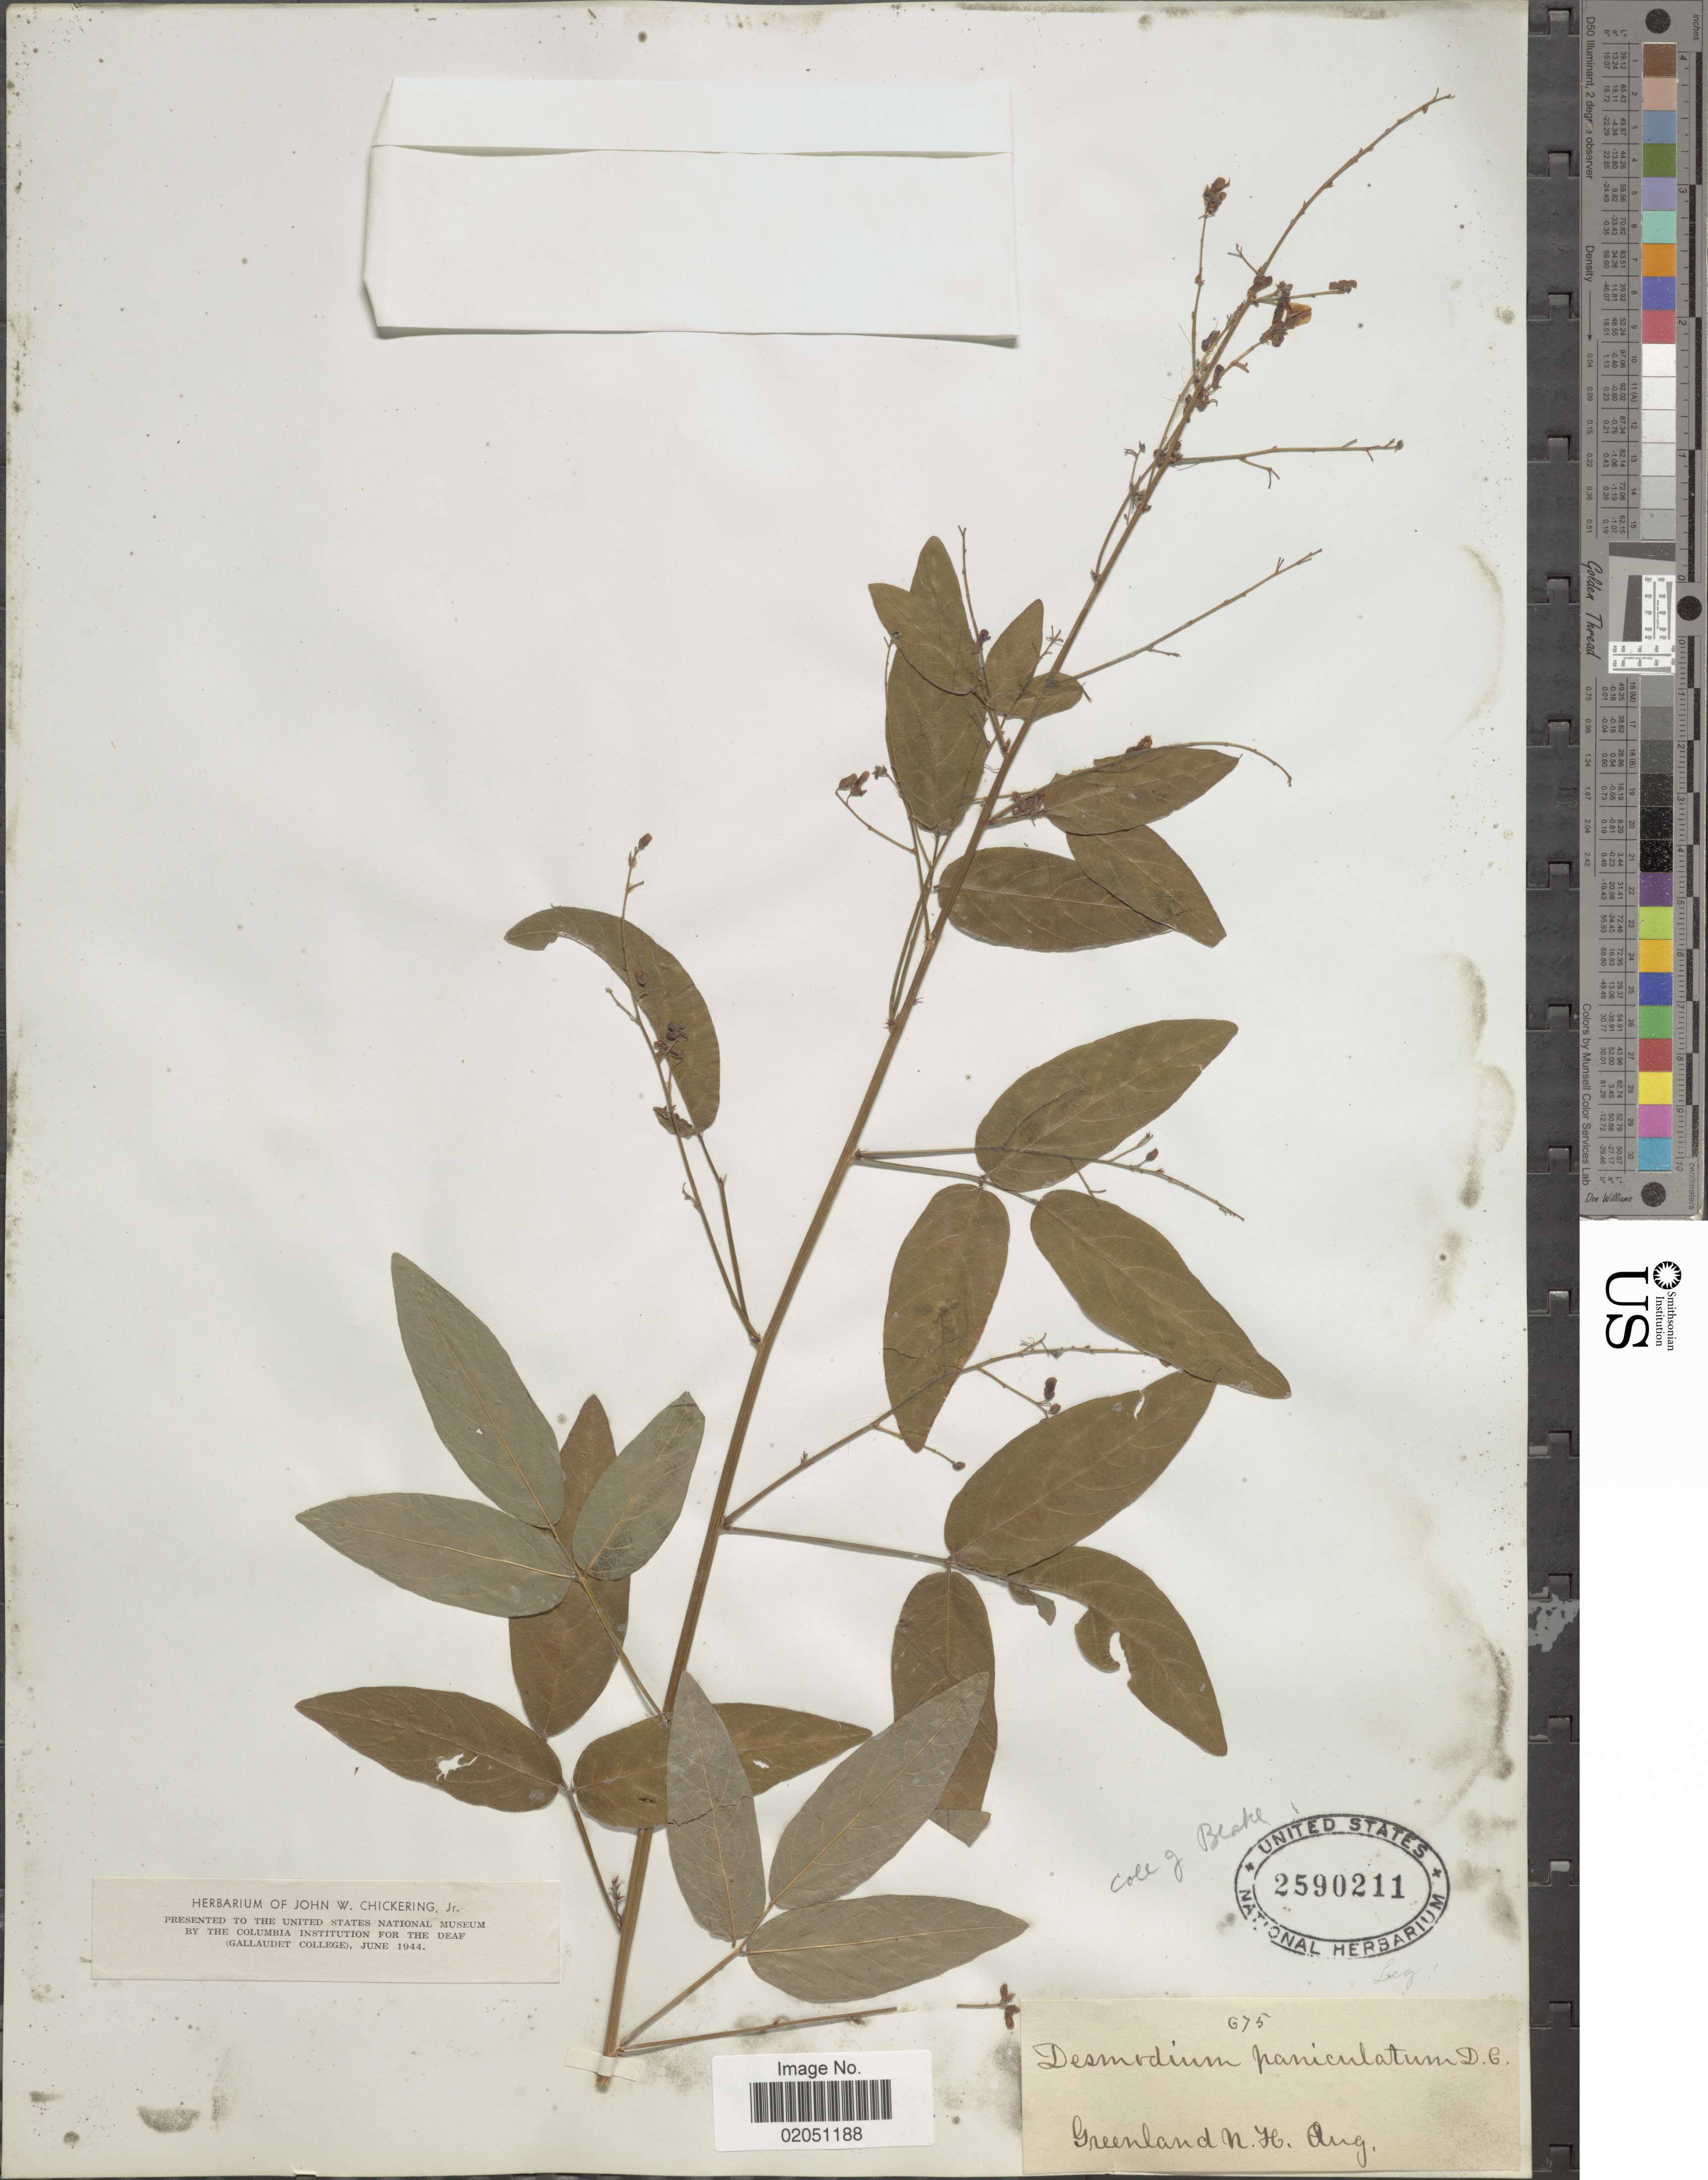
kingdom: Plantae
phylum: Tracheophyta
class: Magnoliopsida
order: Fabales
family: Fabaceae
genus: Desmodium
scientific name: Desmodium paniculatum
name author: (L.) DC.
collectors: G. Blake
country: United States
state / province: New Hampshire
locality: Greenland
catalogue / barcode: US 2590211